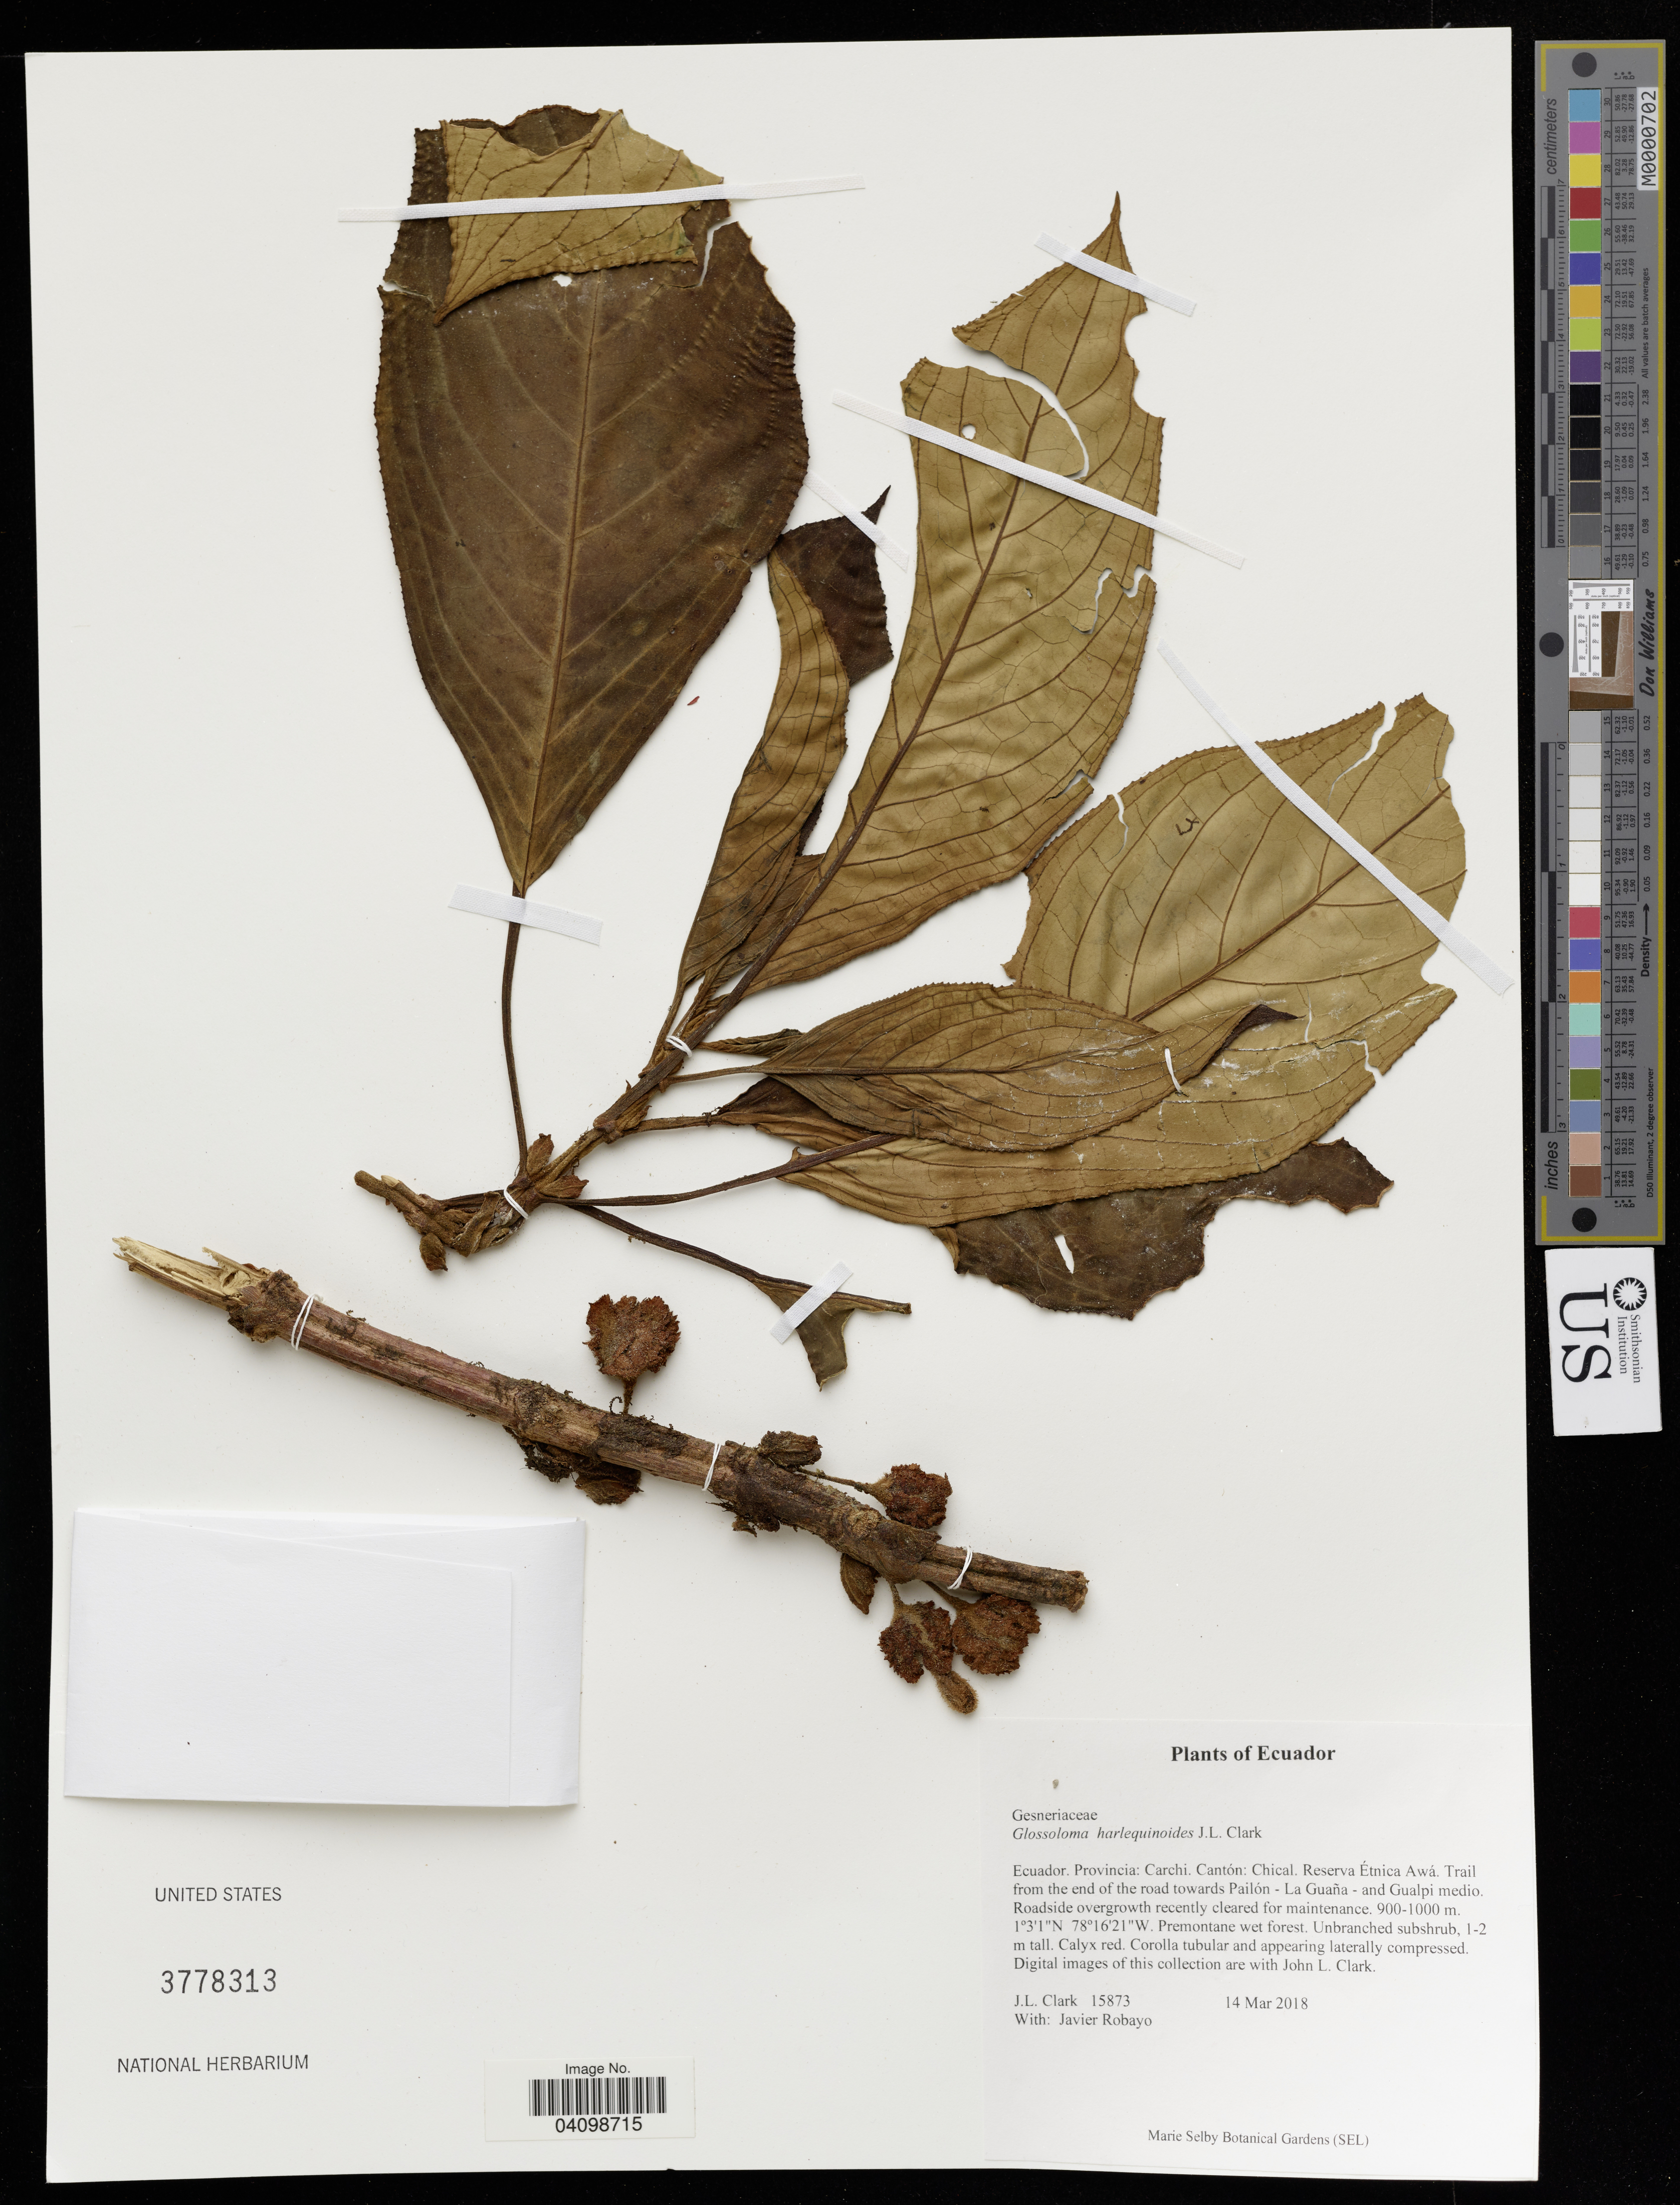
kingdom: Plantae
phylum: Tracheophyta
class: Magnoliopsida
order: Lamiales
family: Gesneriaceae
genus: Glossoloma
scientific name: Glossoloma harlequinoides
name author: J.L. Clark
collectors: J. Clark & J. Robayo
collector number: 15873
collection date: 2018-03-14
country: Ecuador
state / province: Carchi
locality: Cantón: Chical. Reserva Étnica Awá. Trail from the end of the road towards Pailón - La Guaña - and Gualpi medio.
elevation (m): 900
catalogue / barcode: US 3778313